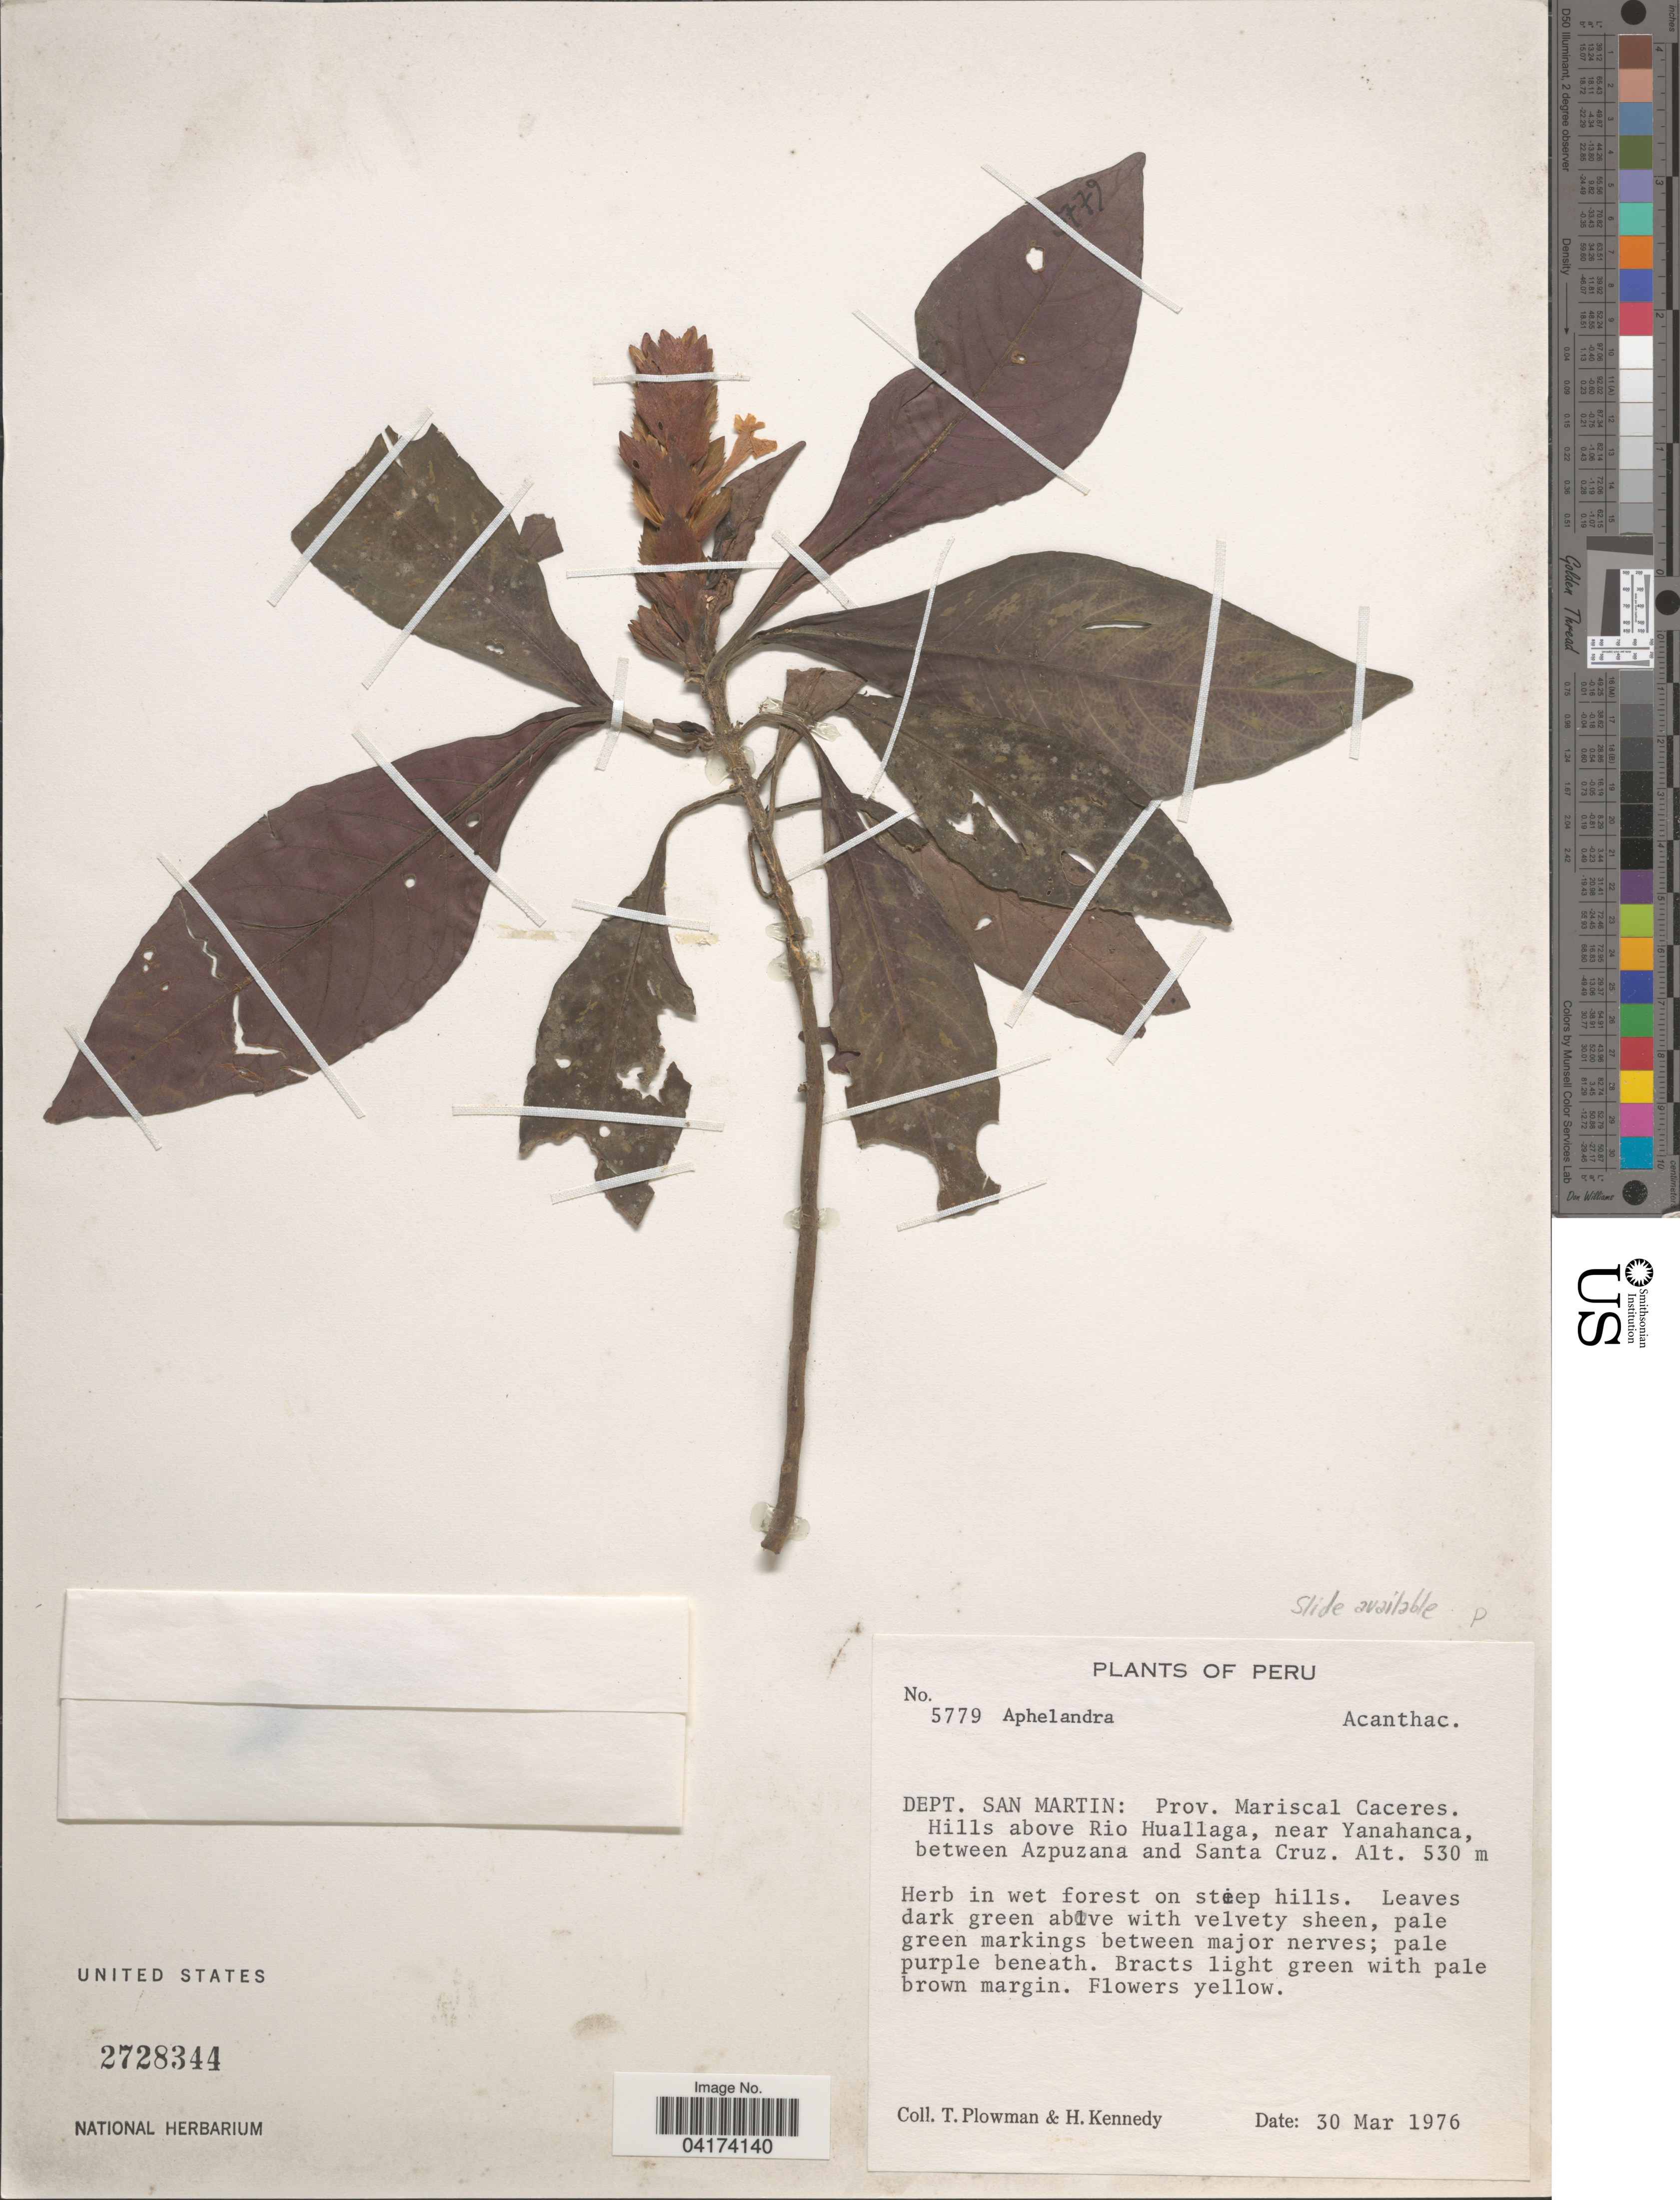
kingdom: Plantae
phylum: Tracheophyta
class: Magnoliopsida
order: Lamiales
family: Acanthaceae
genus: Aphelandra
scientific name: Aphelandra sp.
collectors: T. Plowman & H. Kennedy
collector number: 5779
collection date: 1976-03-30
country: Peru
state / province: San Martin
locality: Dept. San Martin: Prov. Mariscal Caceres. Hills above Rio Huallaga, near Yanahanca, between Azpuzana and Santa Cruz.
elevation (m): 530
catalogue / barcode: US 2728344